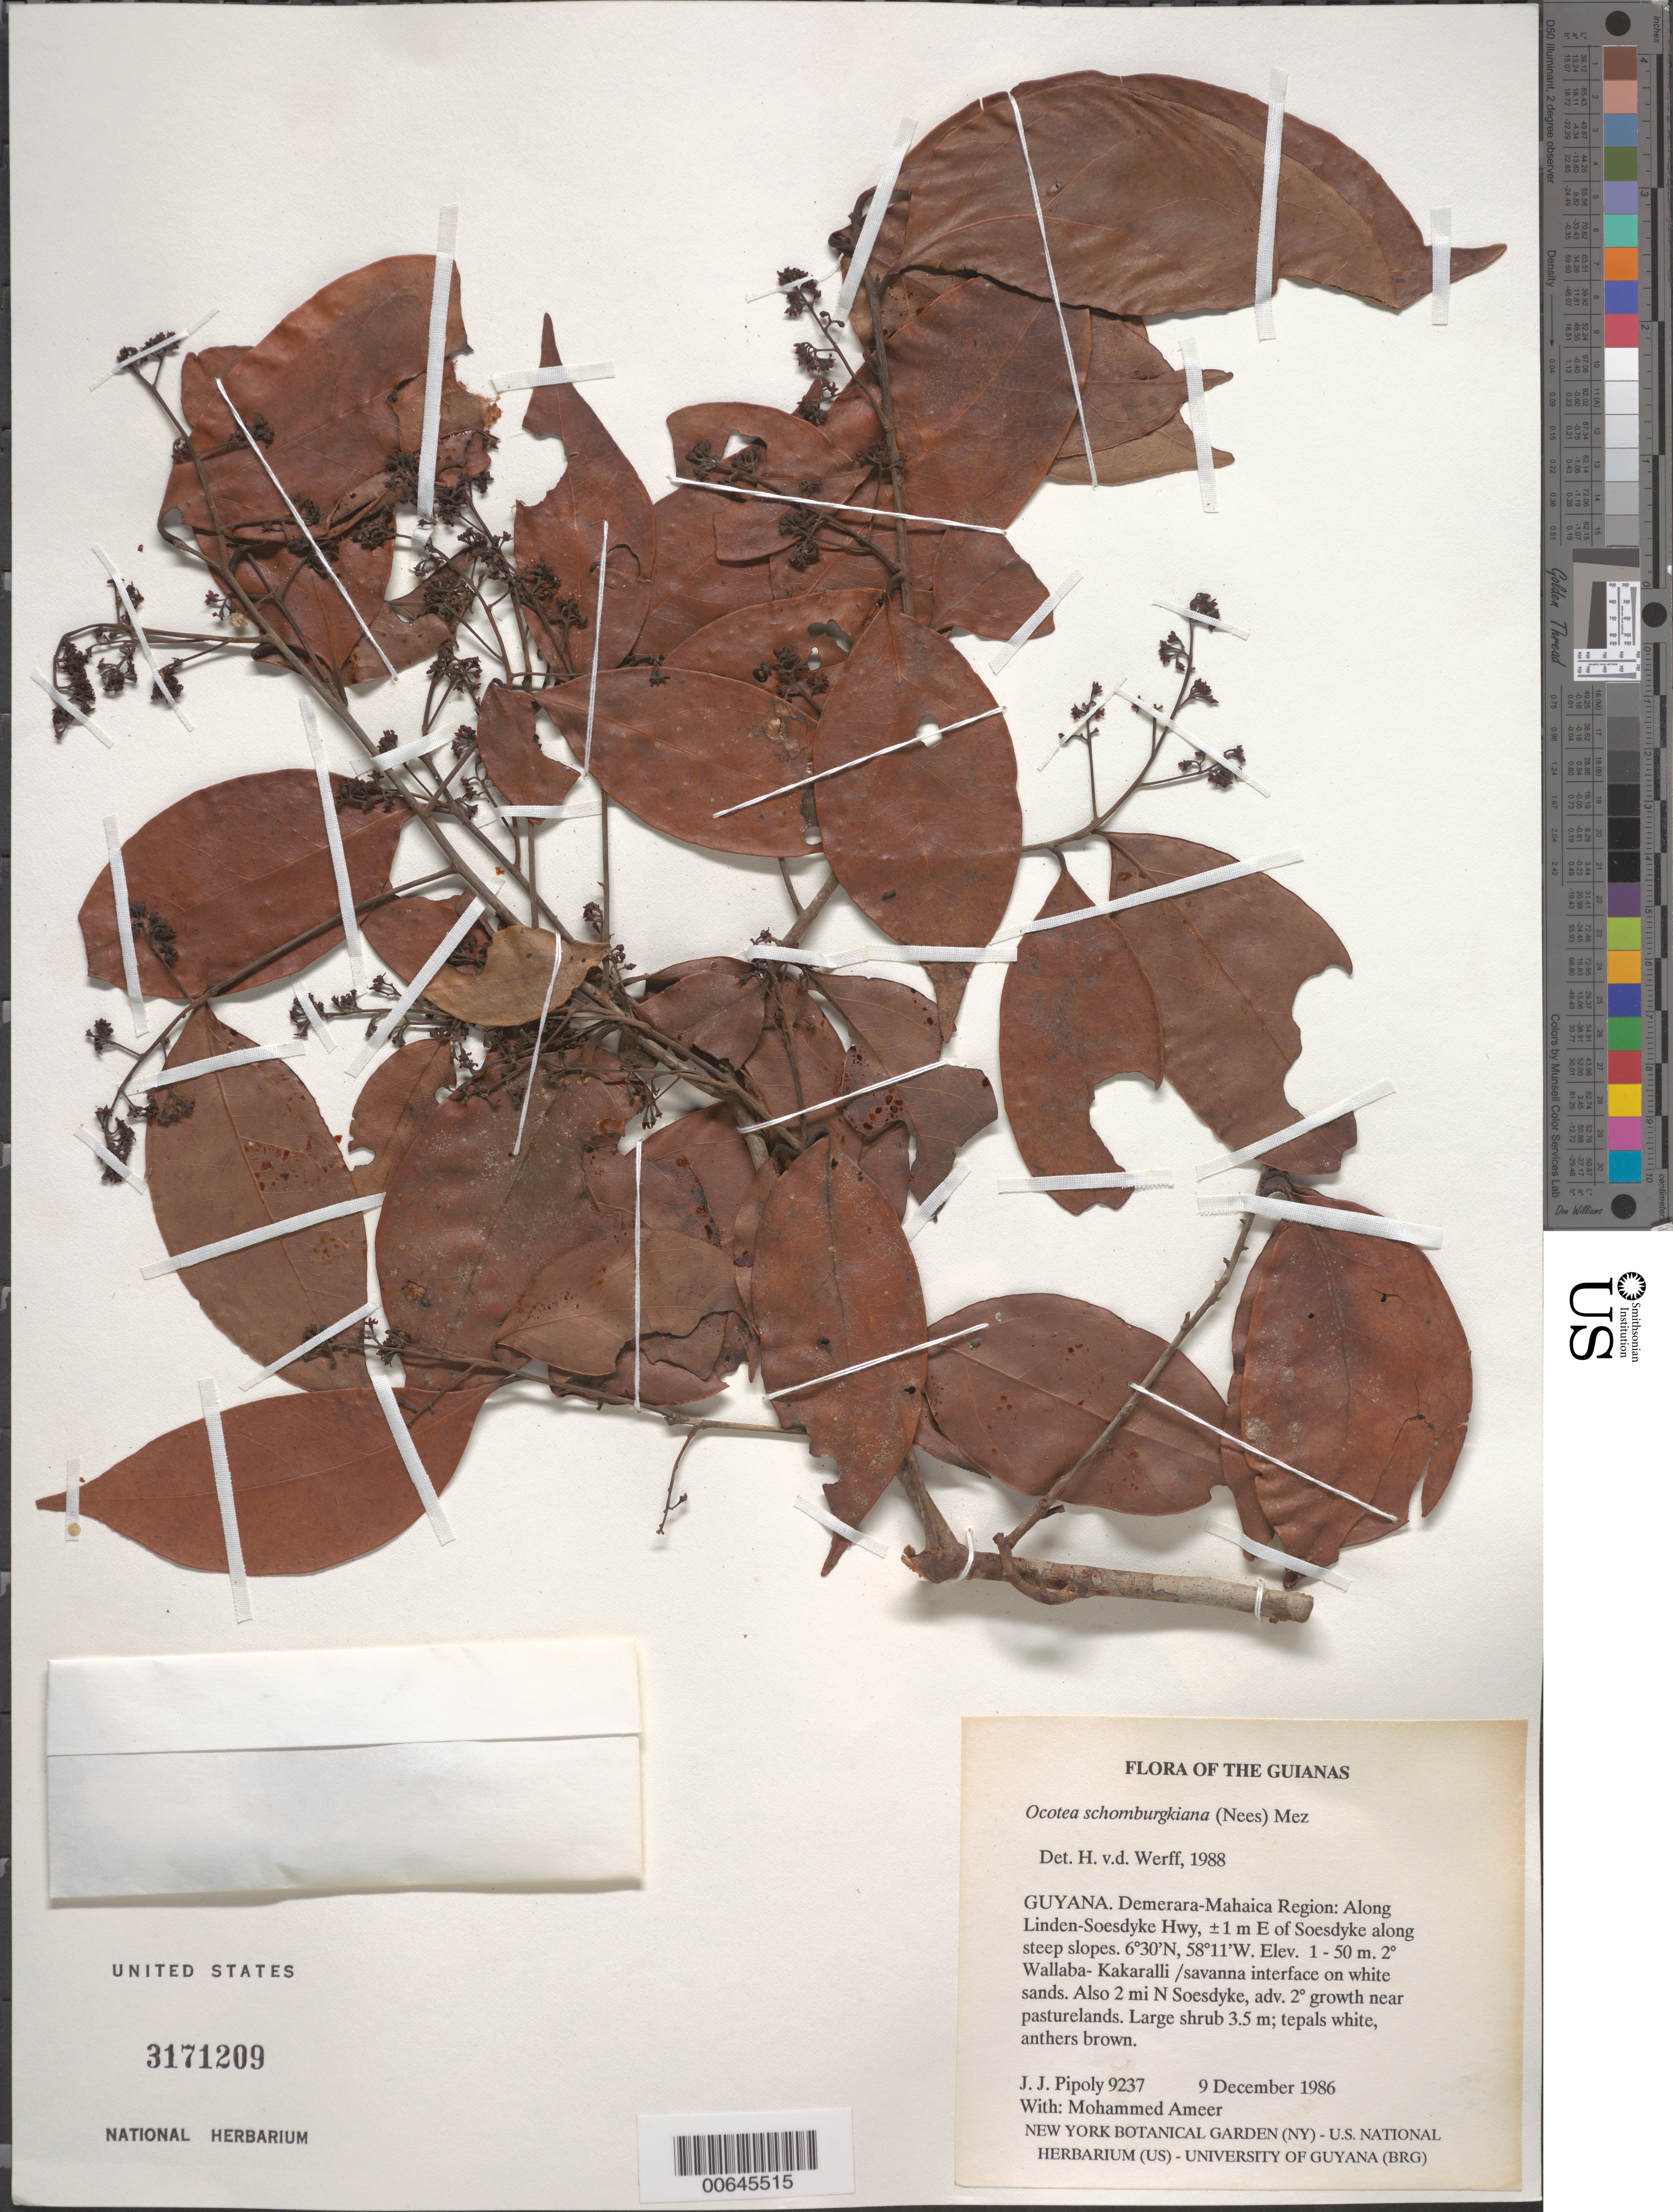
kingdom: Plantae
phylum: Tracheophyta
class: Magnoliopsida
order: Laurales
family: Lauraceae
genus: Ocotea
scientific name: Ocotea schomburgkiana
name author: (Nees) Mez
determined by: van der Werff, H., (MO), Missouri Botanical Garden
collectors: J. J. Pipoly & M. Ameer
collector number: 9237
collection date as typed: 9 December 1986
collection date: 1986-12-09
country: Guyana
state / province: Demerara-Mahaica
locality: Along Linden-Soesdyke Hwy, ±1 m E of Soesdyke along steep slopes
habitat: Secondary Wallaba-Kakaralli - savanna interface on white sands. Also 2 mi N Soesdyke, adv. secondary growth near pasturelands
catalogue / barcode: US 3171209